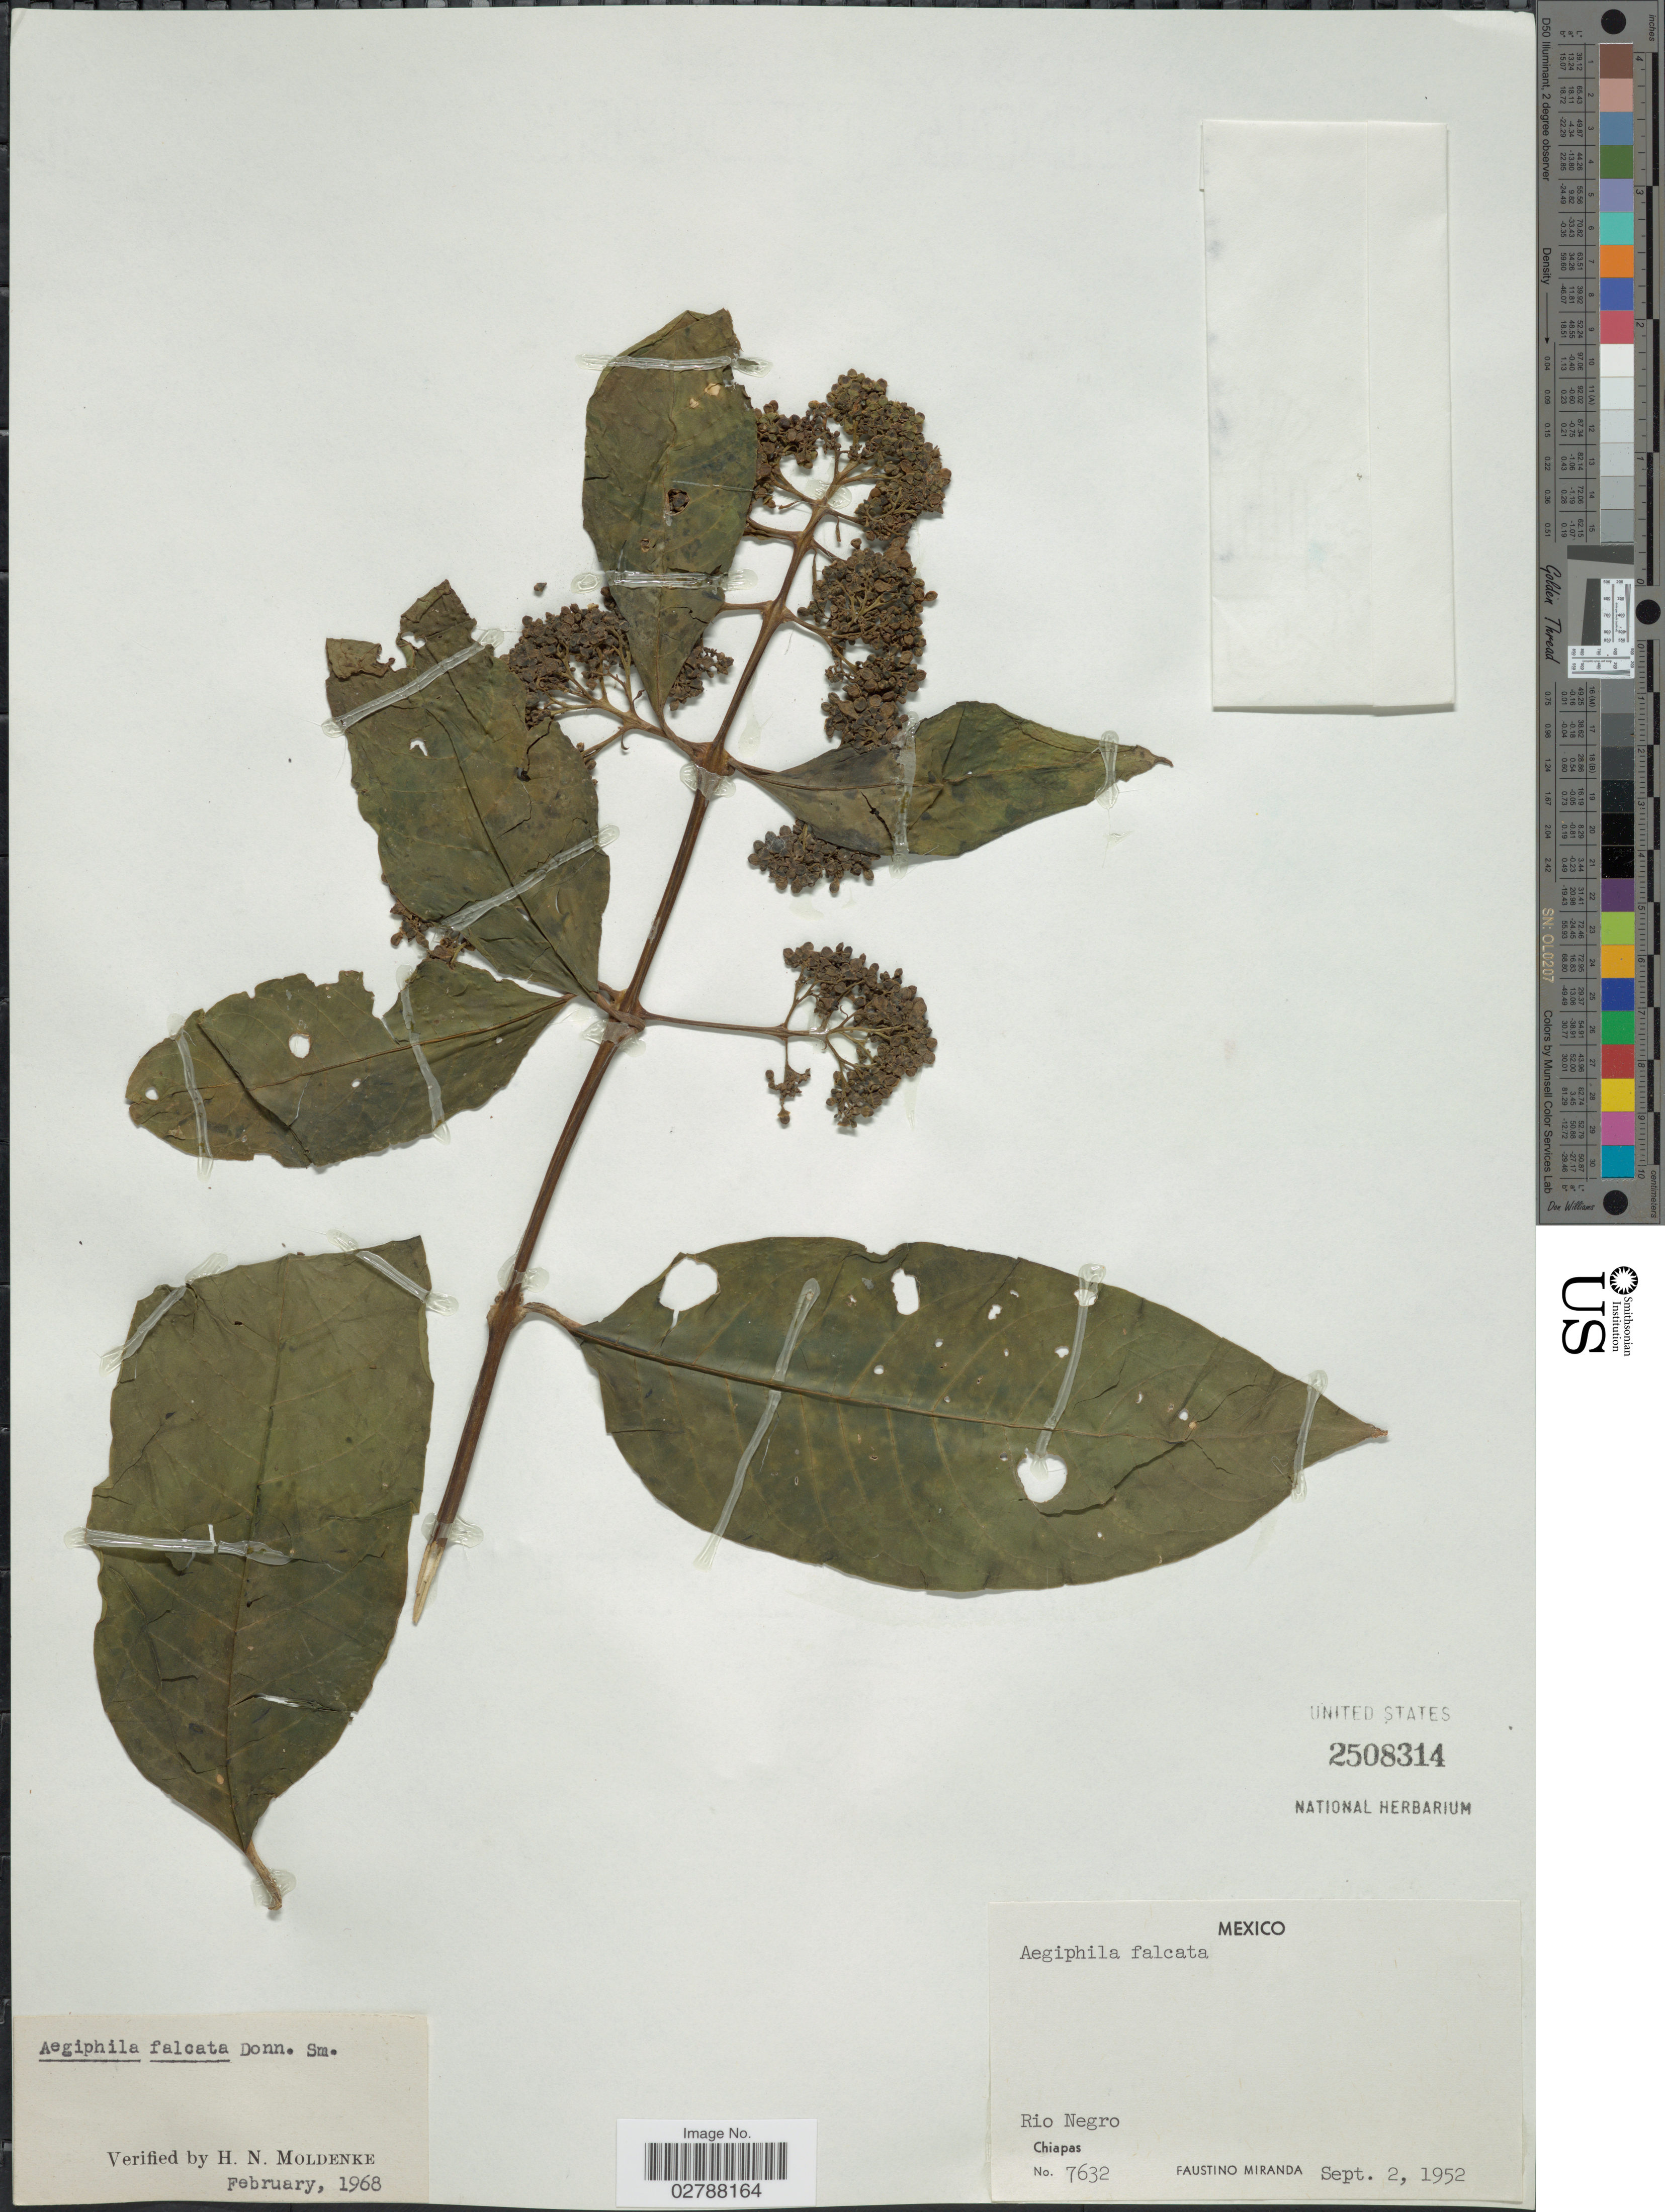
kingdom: Plantae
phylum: Tracheophyta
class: Magnoliopsida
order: Lamiales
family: Lamiaceae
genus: Aegiphila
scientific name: Aegiphila falcata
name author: Donn. Sm.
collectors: F. Miranda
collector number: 7632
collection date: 1952-09-02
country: Mexico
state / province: Chiapas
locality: Rio Negro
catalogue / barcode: US 2508314